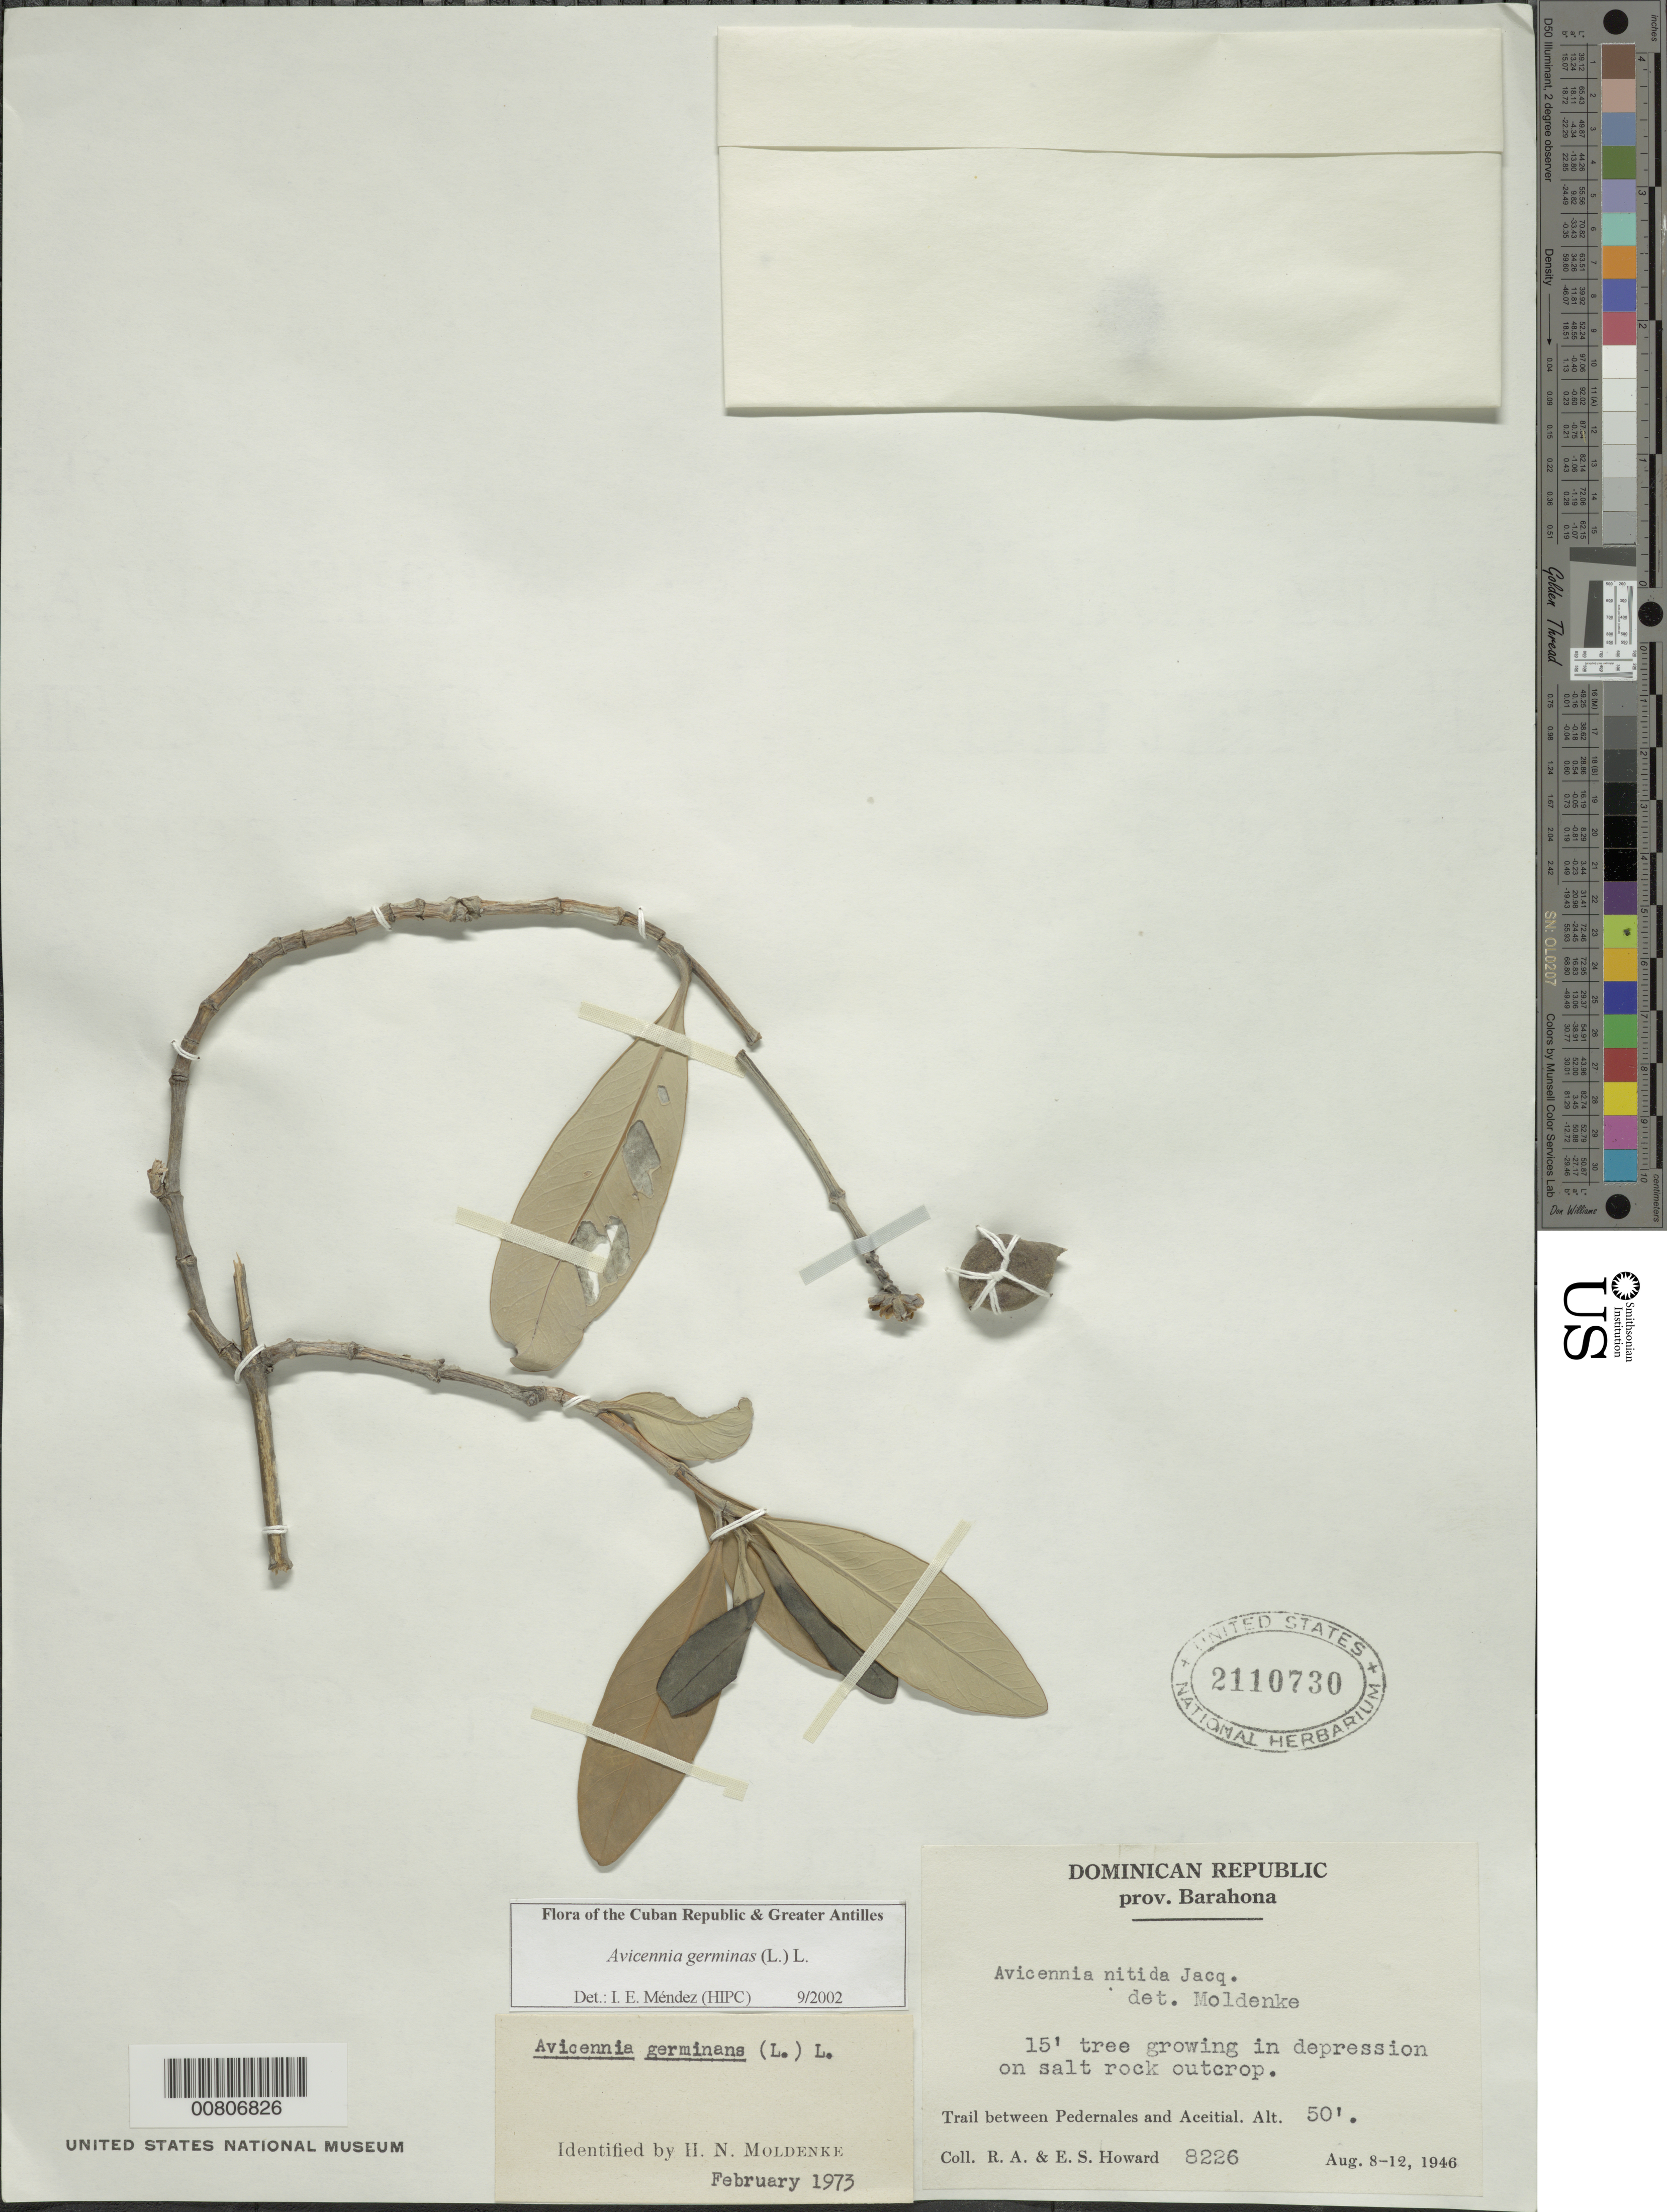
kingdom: Plantae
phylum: Tracheophyta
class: Magnoliopsida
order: Lamiales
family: Acanthaceae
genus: Avicennia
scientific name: Avicennia germinans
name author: (L.) L.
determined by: Méndez, Isidro E., (HIPC)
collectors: R. A. Howard & E. S. Howard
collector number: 8226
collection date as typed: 08 Aug 1946 to 12 Aug 1946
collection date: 1946-08-08/1946-08-12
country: Dominican Republic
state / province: Barahona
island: Hispaniola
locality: Pedernales to Aceitial trail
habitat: Growing in depression on salt rock outcrop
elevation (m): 15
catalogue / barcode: US 2110730